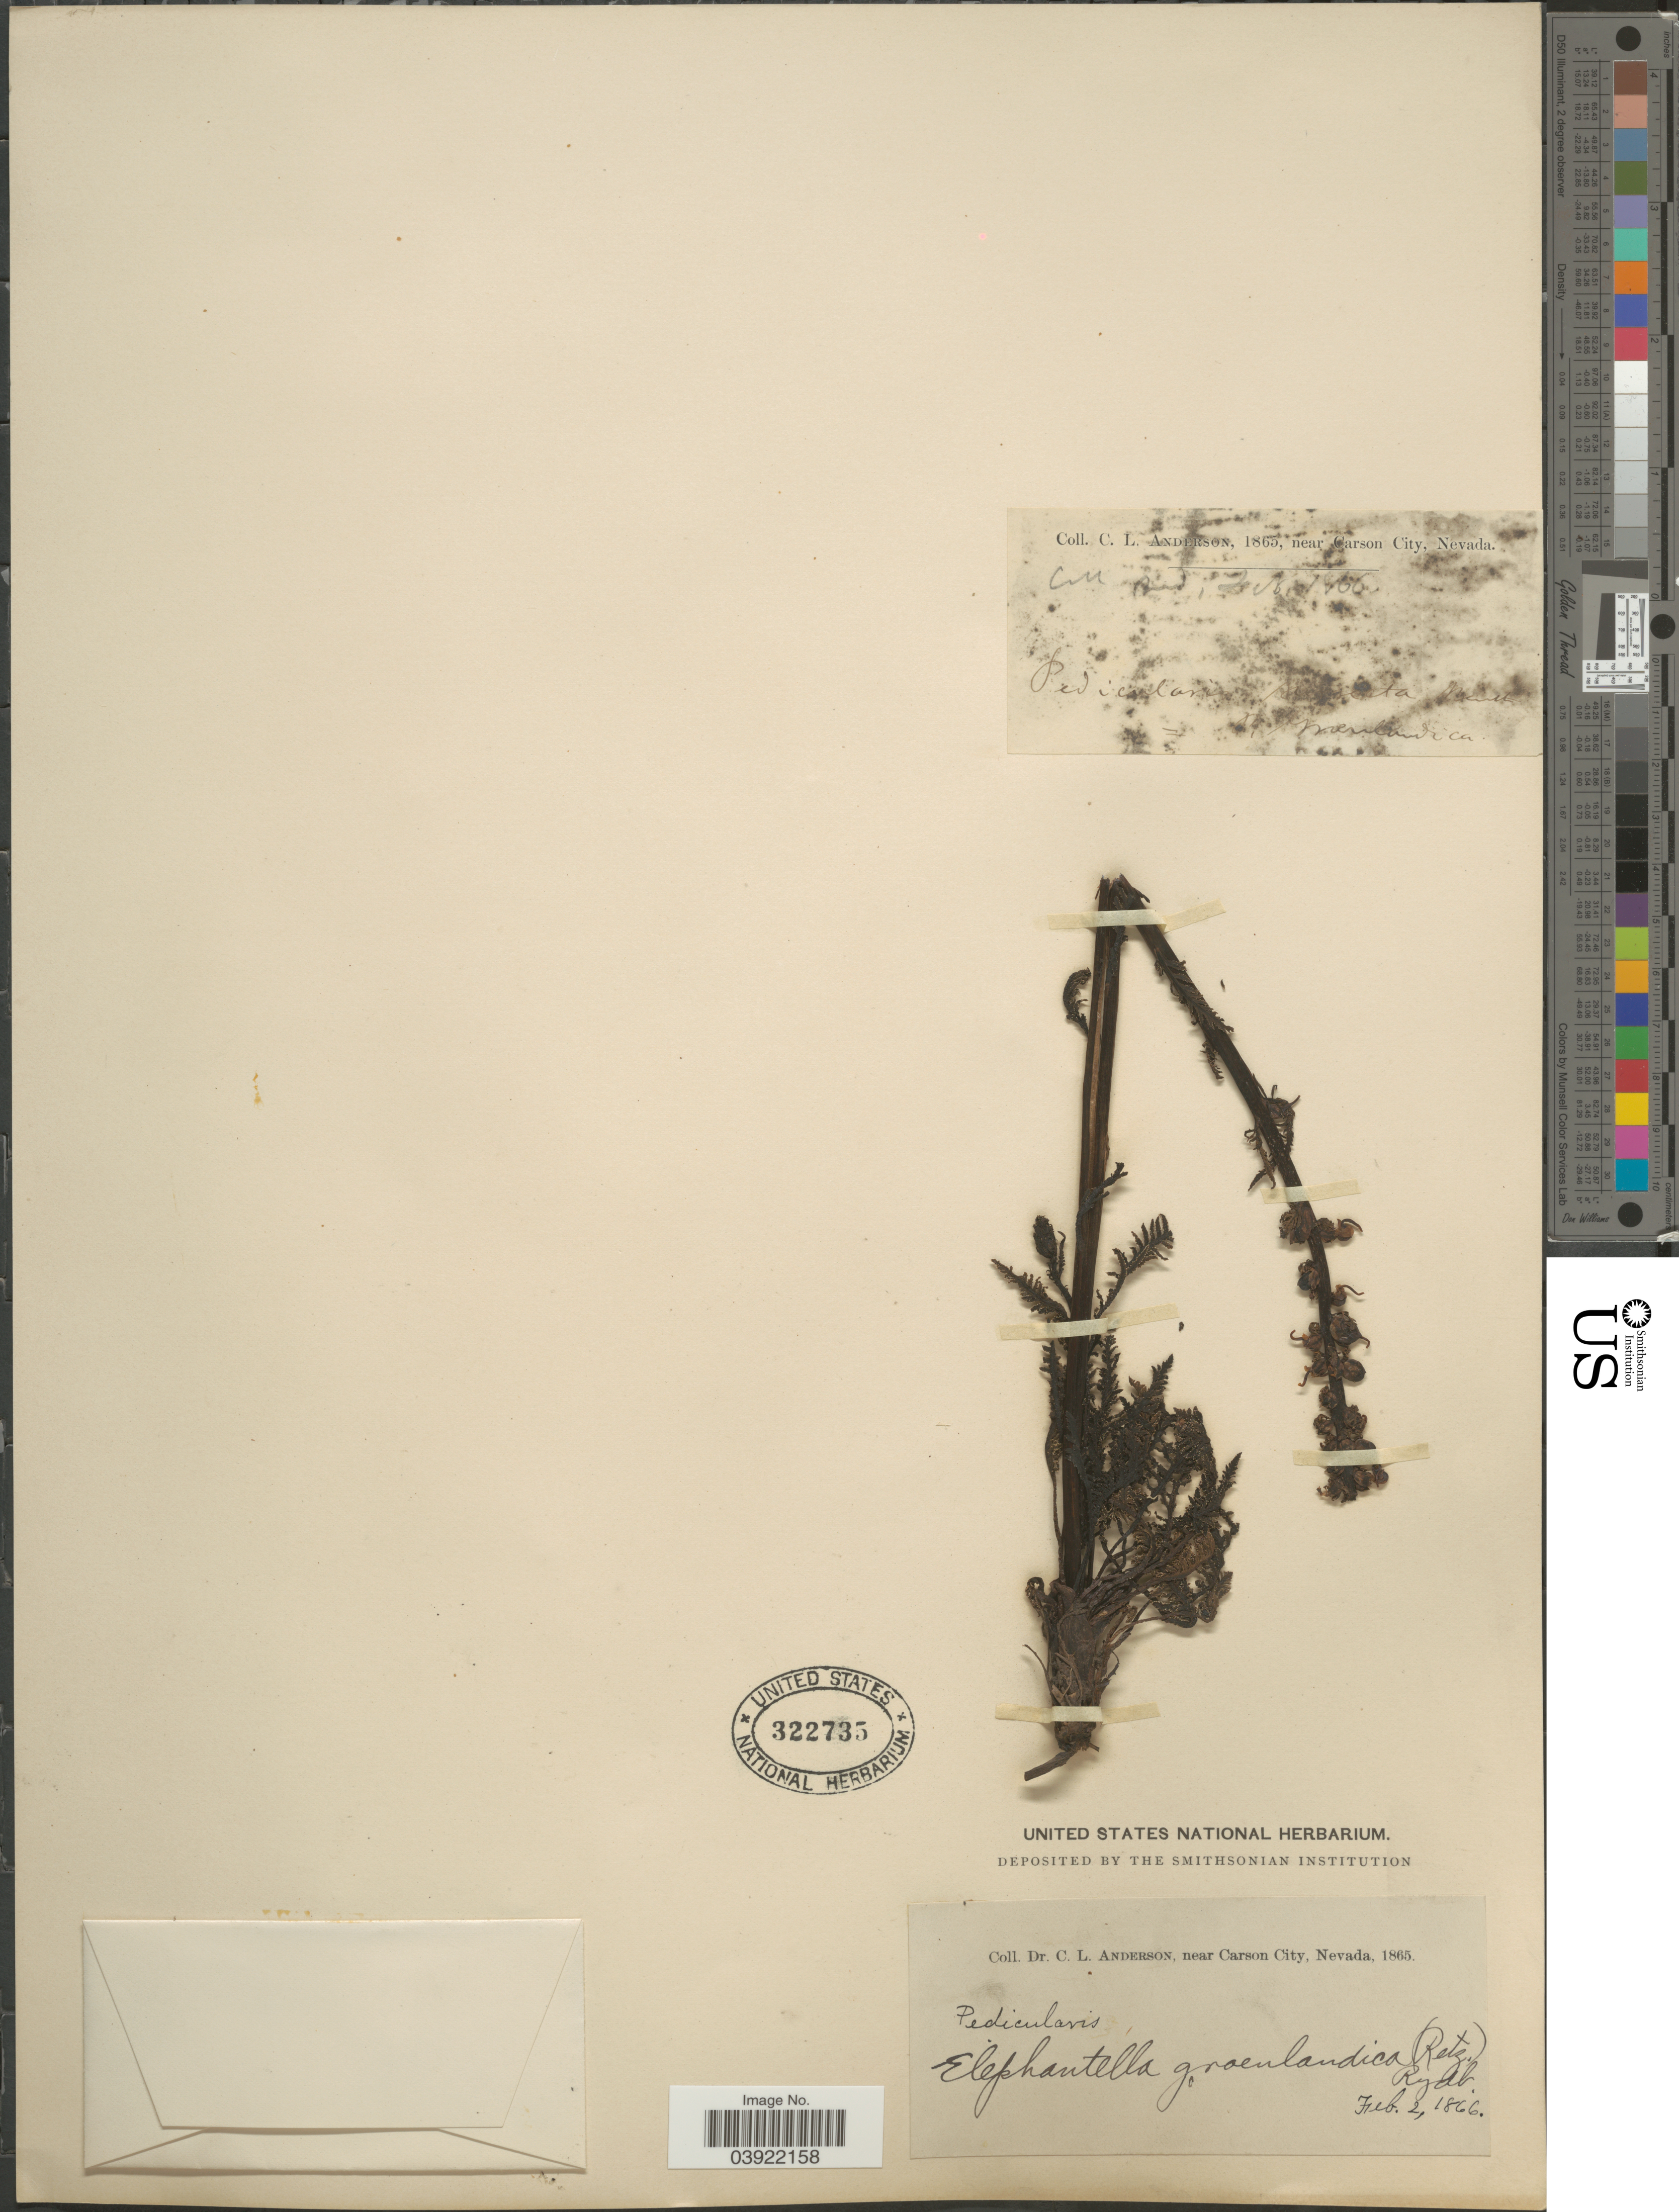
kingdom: Plantae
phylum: Tracheophyta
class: Magnoliopsida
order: Lamiales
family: Orobanchaceae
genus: Pedicularis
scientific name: Pedicularis groenlandica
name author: Retz.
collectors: C. L. Anderson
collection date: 1866-02-02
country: United States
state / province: Nevada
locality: Near Carson City.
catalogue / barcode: US 322735